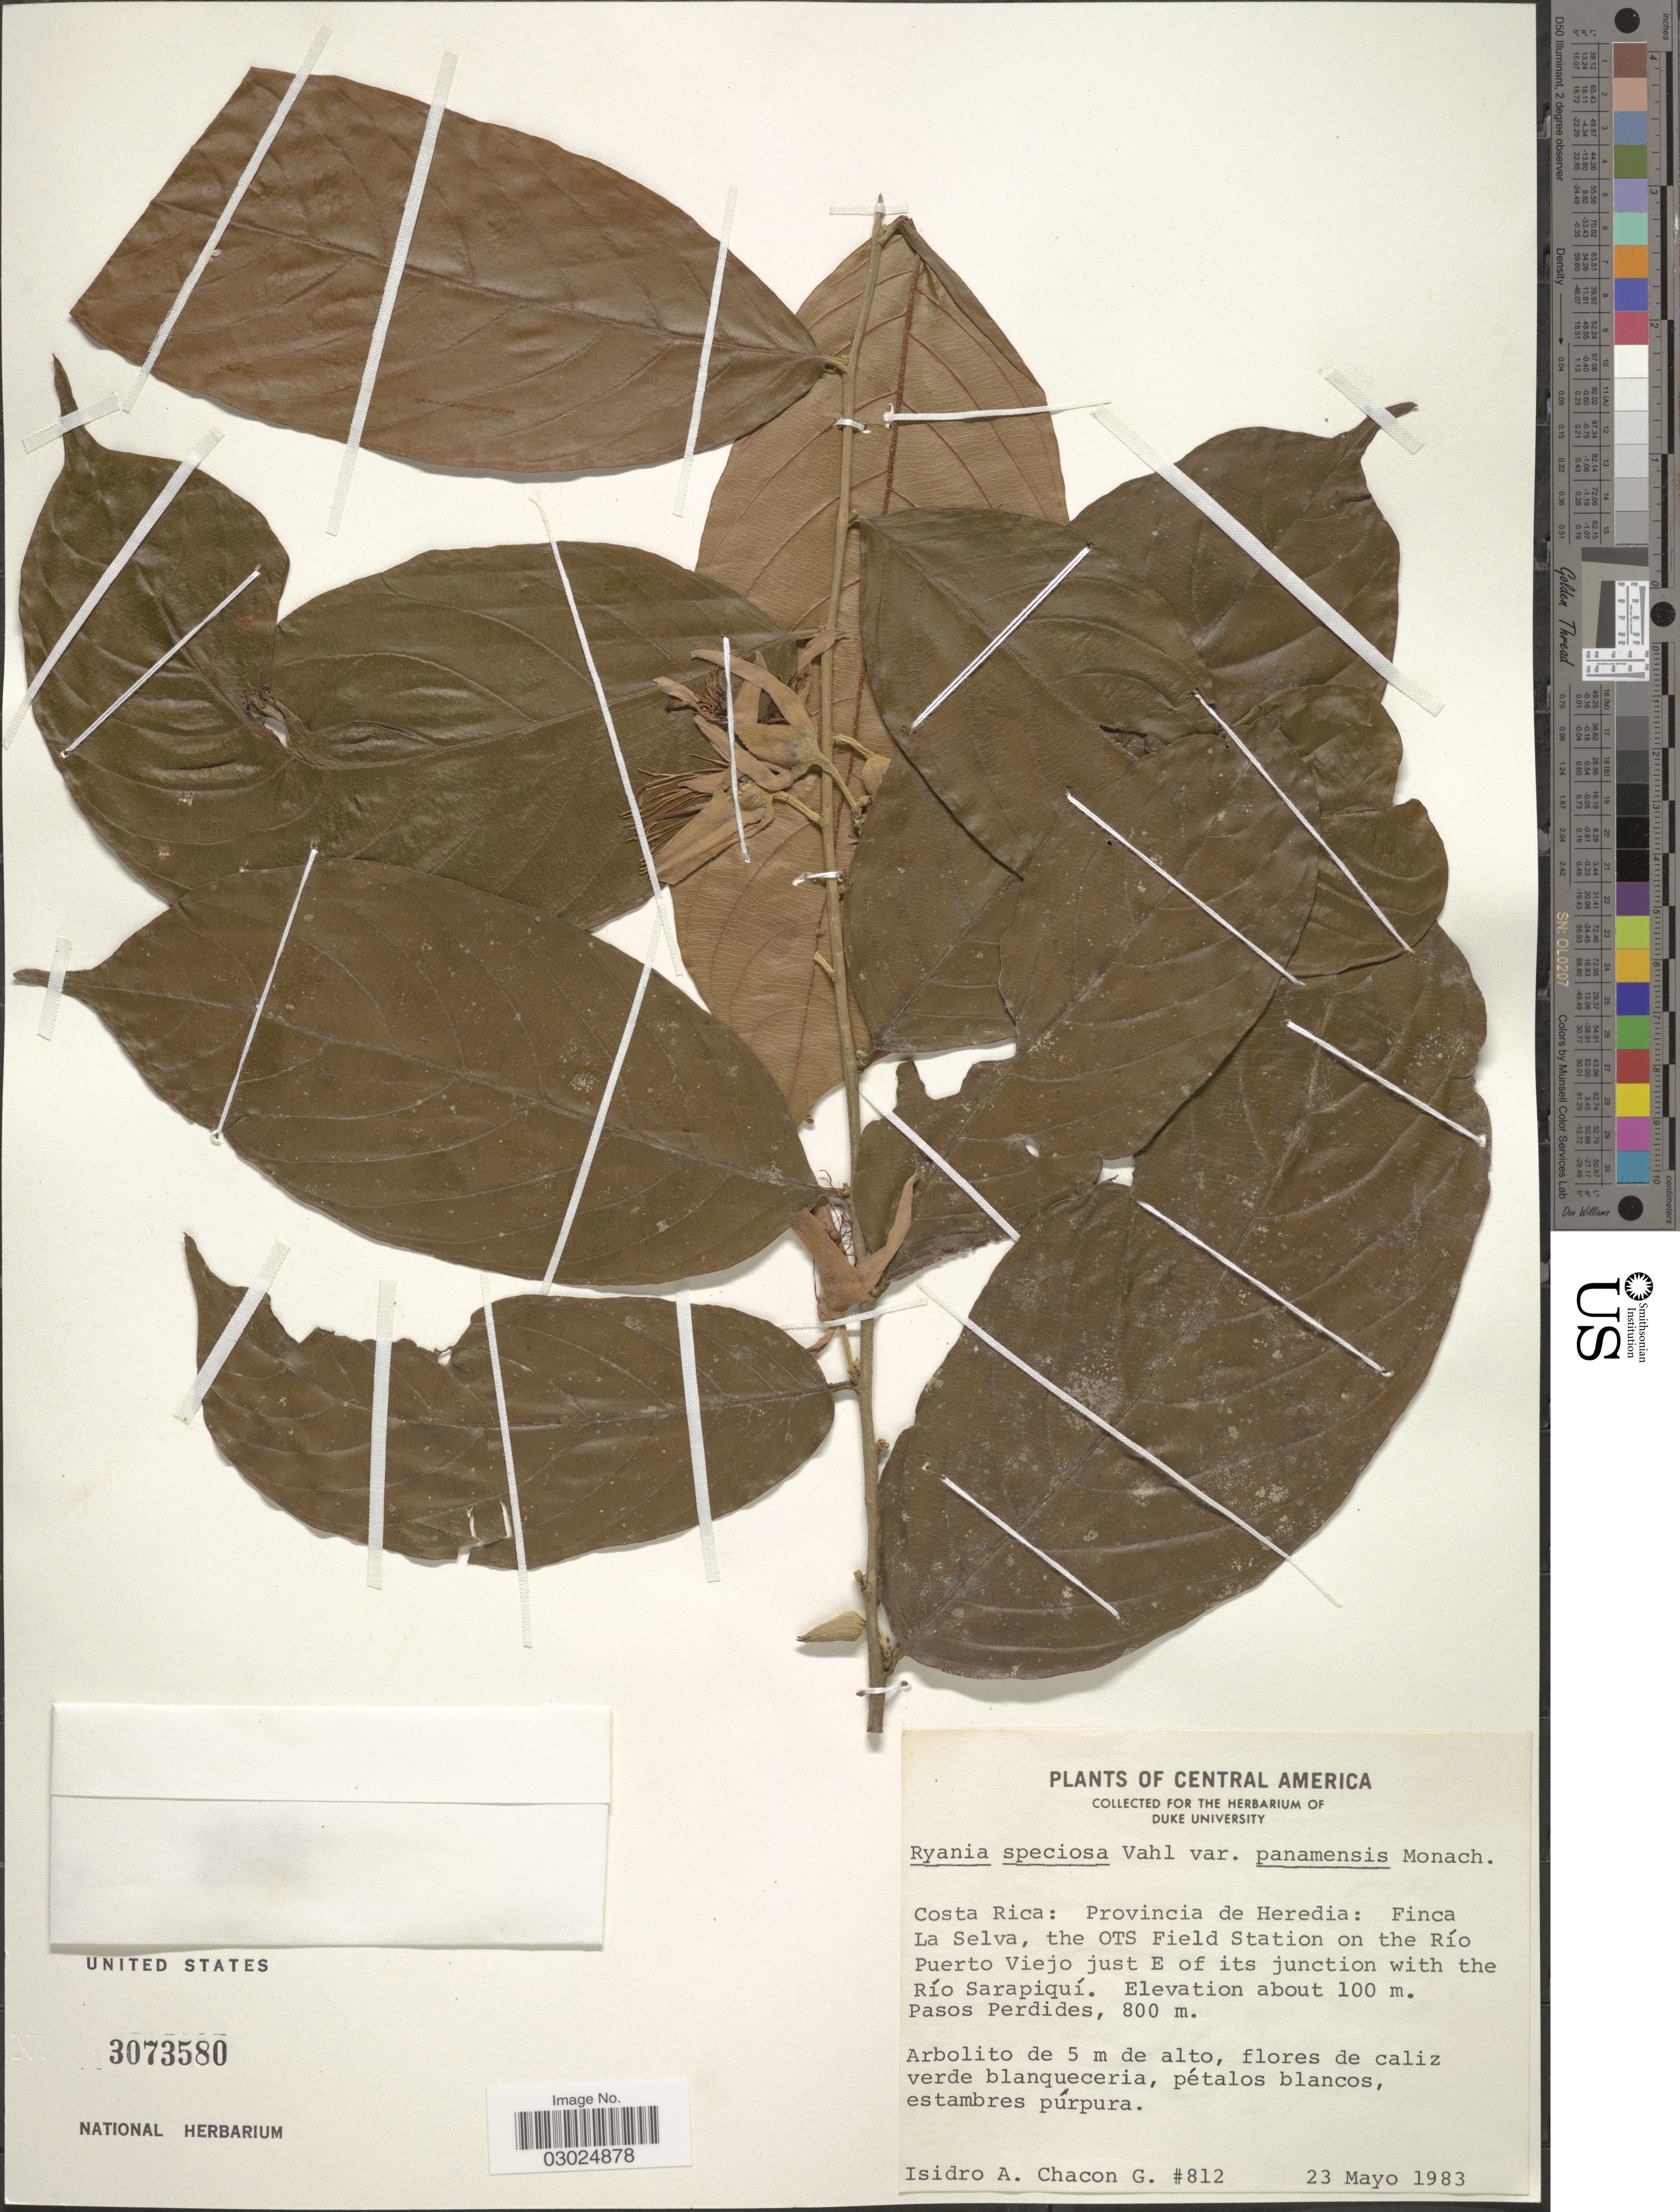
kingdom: Plantae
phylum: Tracheophyta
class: Magnoliopsida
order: Malpighiales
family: Salicaceae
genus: Ryania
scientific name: Ryania speciosa var. panamensis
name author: Monach.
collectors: I. Chacón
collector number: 812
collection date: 1983-05-23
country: Costa Rica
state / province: Heredia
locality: Provincia de Heredia: Finca La Selva, the OTS Field Station on the Río Puerto Viejo just E of its junction with the Río Sarapiquí. Pasos Perdides.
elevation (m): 800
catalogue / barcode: US 3073580